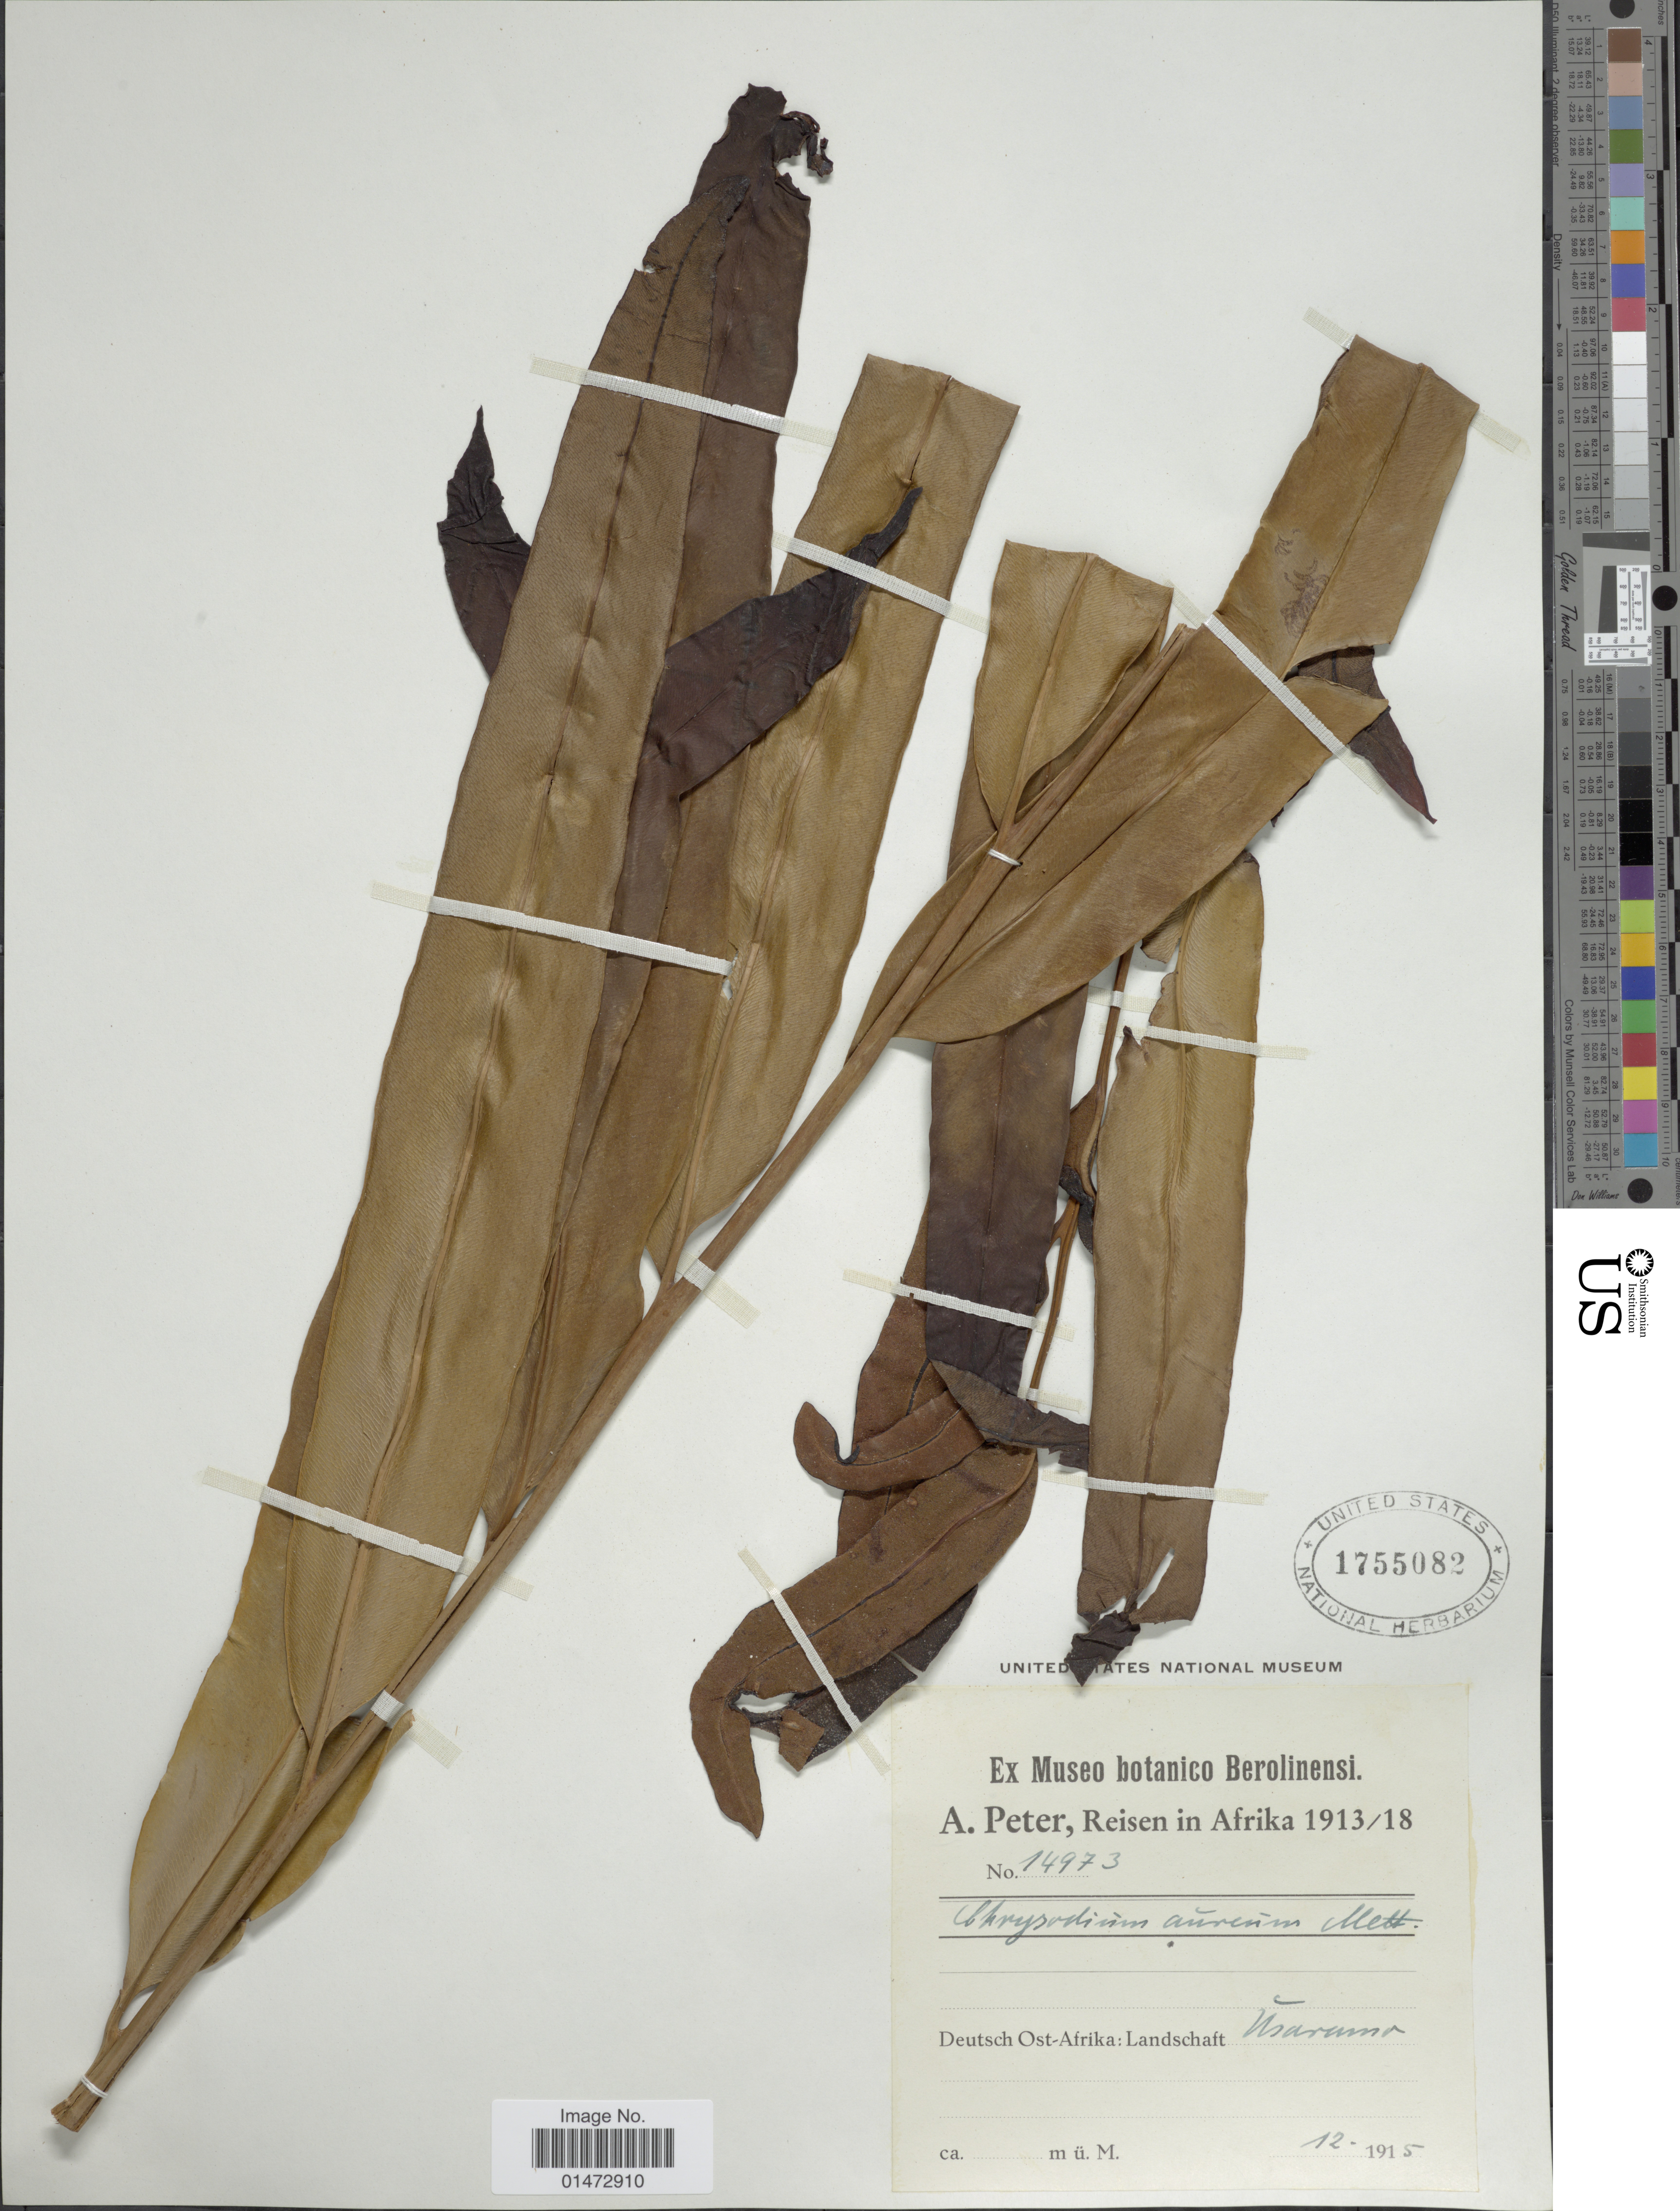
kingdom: Plantae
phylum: Tracheophyta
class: Polypodiopsida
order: Polypodiales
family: Pteridaceae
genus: Acrostichum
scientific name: Acrostichum aureum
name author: L.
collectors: A. Peter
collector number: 14973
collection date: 1915-12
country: Tanzania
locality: Deutsch Ost-Afrika: Landschaft Usagara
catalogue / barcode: US 1755082